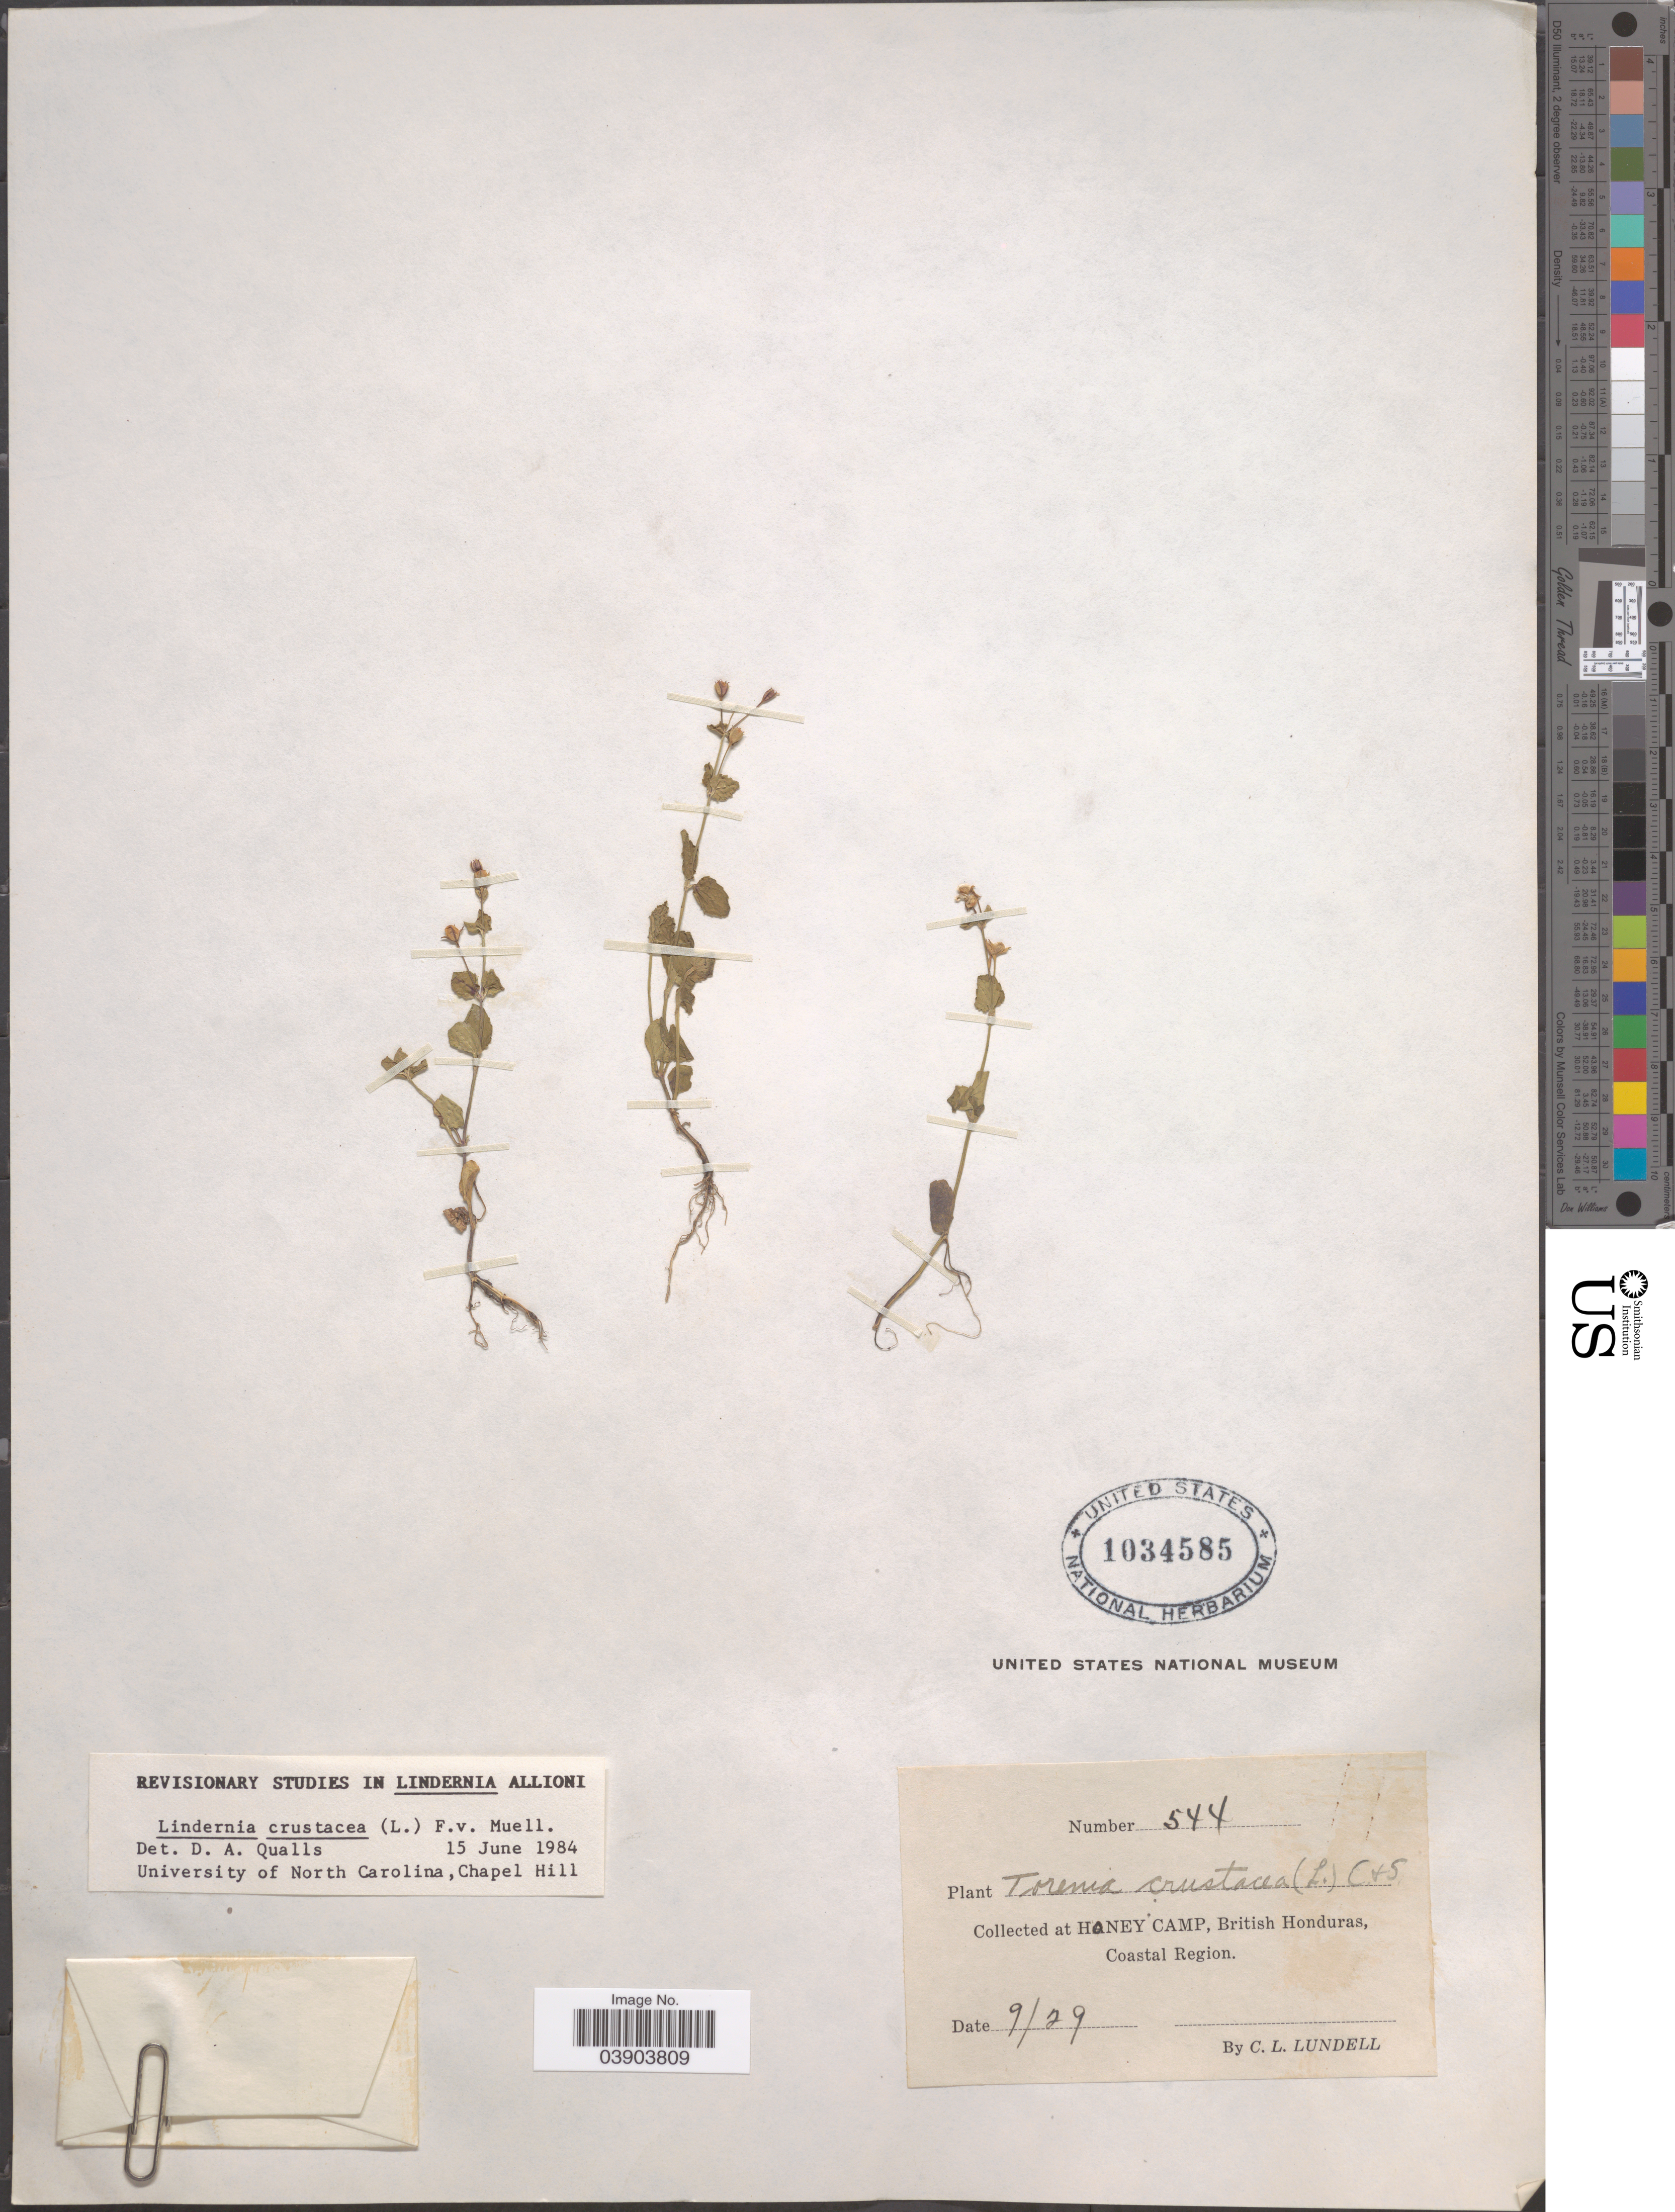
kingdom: Plantae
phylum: Tracheophyta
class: Magnoliopsida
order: Lamiales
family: Linderniaceae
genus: Lindernia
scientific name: Lindernia crustacea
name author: (L.) F. Muell.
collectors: C. L. Lundell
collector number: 544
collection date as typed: Transcribed d/m/y: /9/29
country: Belize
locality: Honey Camp, British Honduras. Coastal Region.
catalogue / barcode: US 1034585